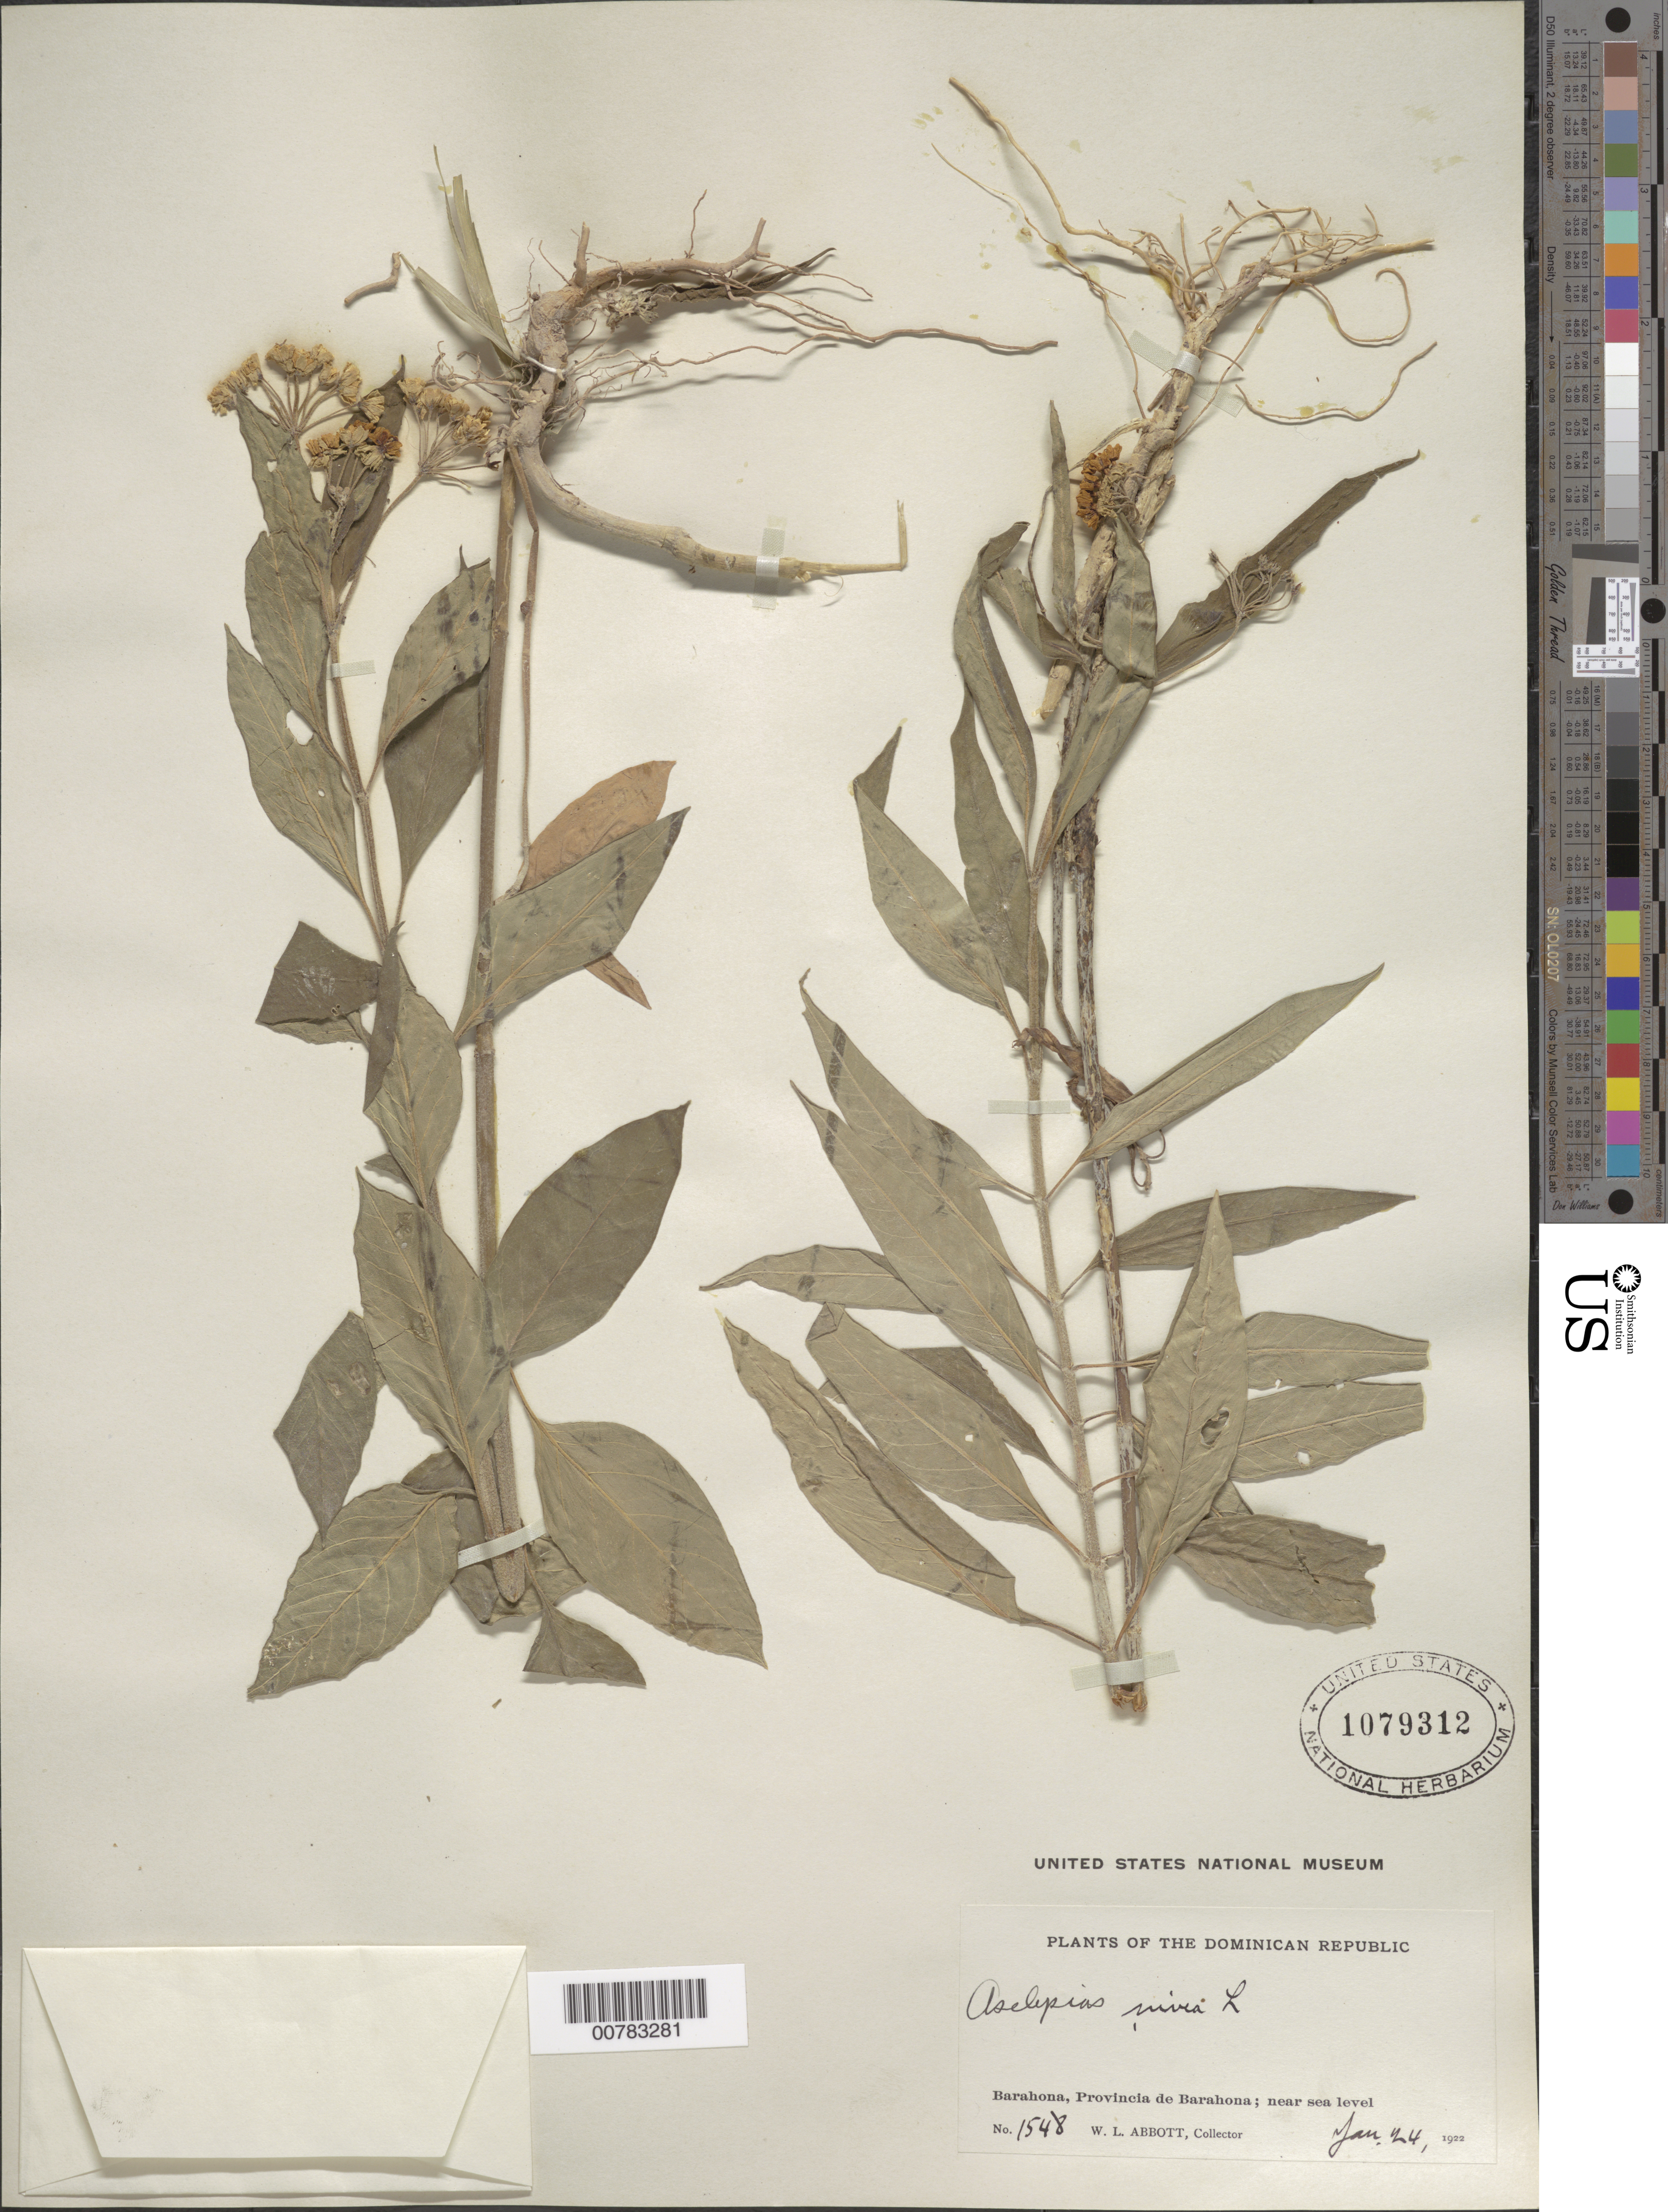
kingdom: Plantae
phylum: Tracheophyta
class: Magnoliopsida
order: Gentianales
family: Apocynaceae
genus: Asclepias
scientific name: Asclepias nivea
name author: L.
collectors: W. L. Abbott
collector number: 1548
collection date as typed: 24 Jan 1922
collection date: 1922-01-24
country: Dominican Republic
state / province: Barahona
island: Hispaniola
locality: Barahona.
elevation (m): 0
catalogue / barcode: US 1079312